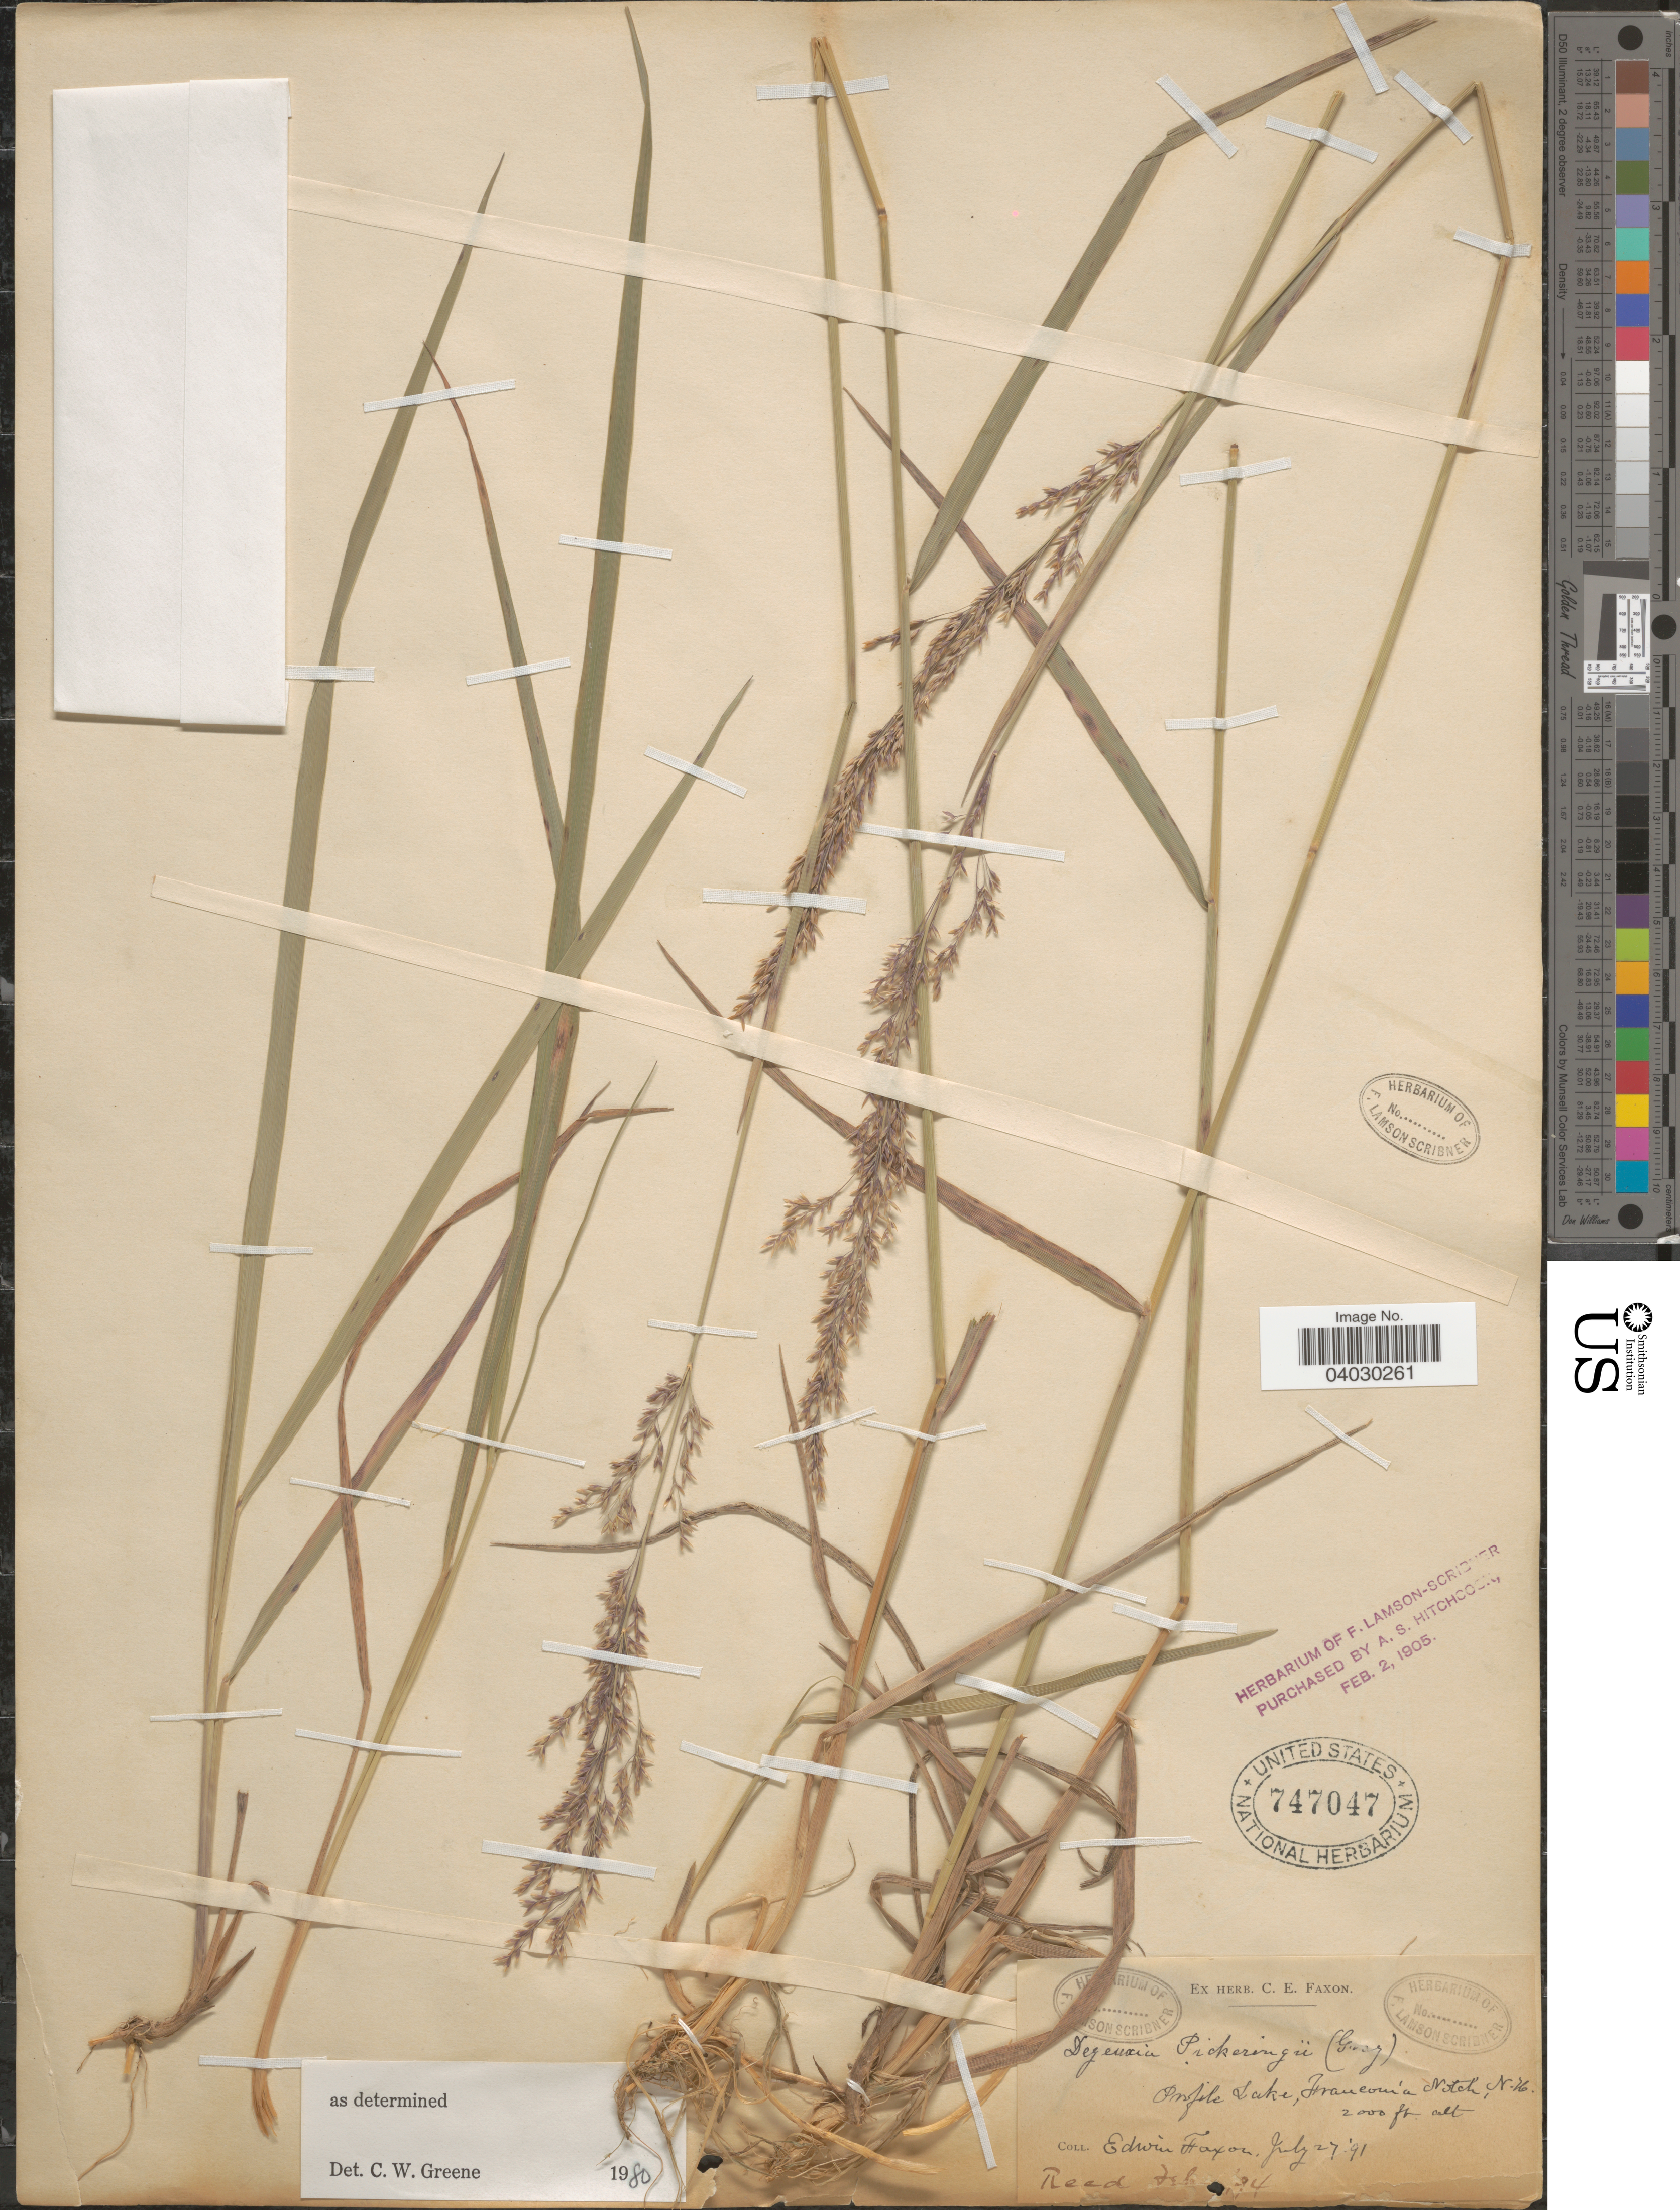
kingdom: Plantae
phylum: Tracheophyta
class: Liliopsida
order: Poales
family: Poaceae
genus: Calamagrostis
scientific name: Calamagrostis pickeringii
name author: A. Gray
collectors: E. Faxon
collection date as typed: Transcribed d/m/y: 27/7/91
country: United States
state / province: New Hampshire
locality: Profile Lake, Franconia Notch.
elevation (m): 610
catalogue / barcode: US 747047